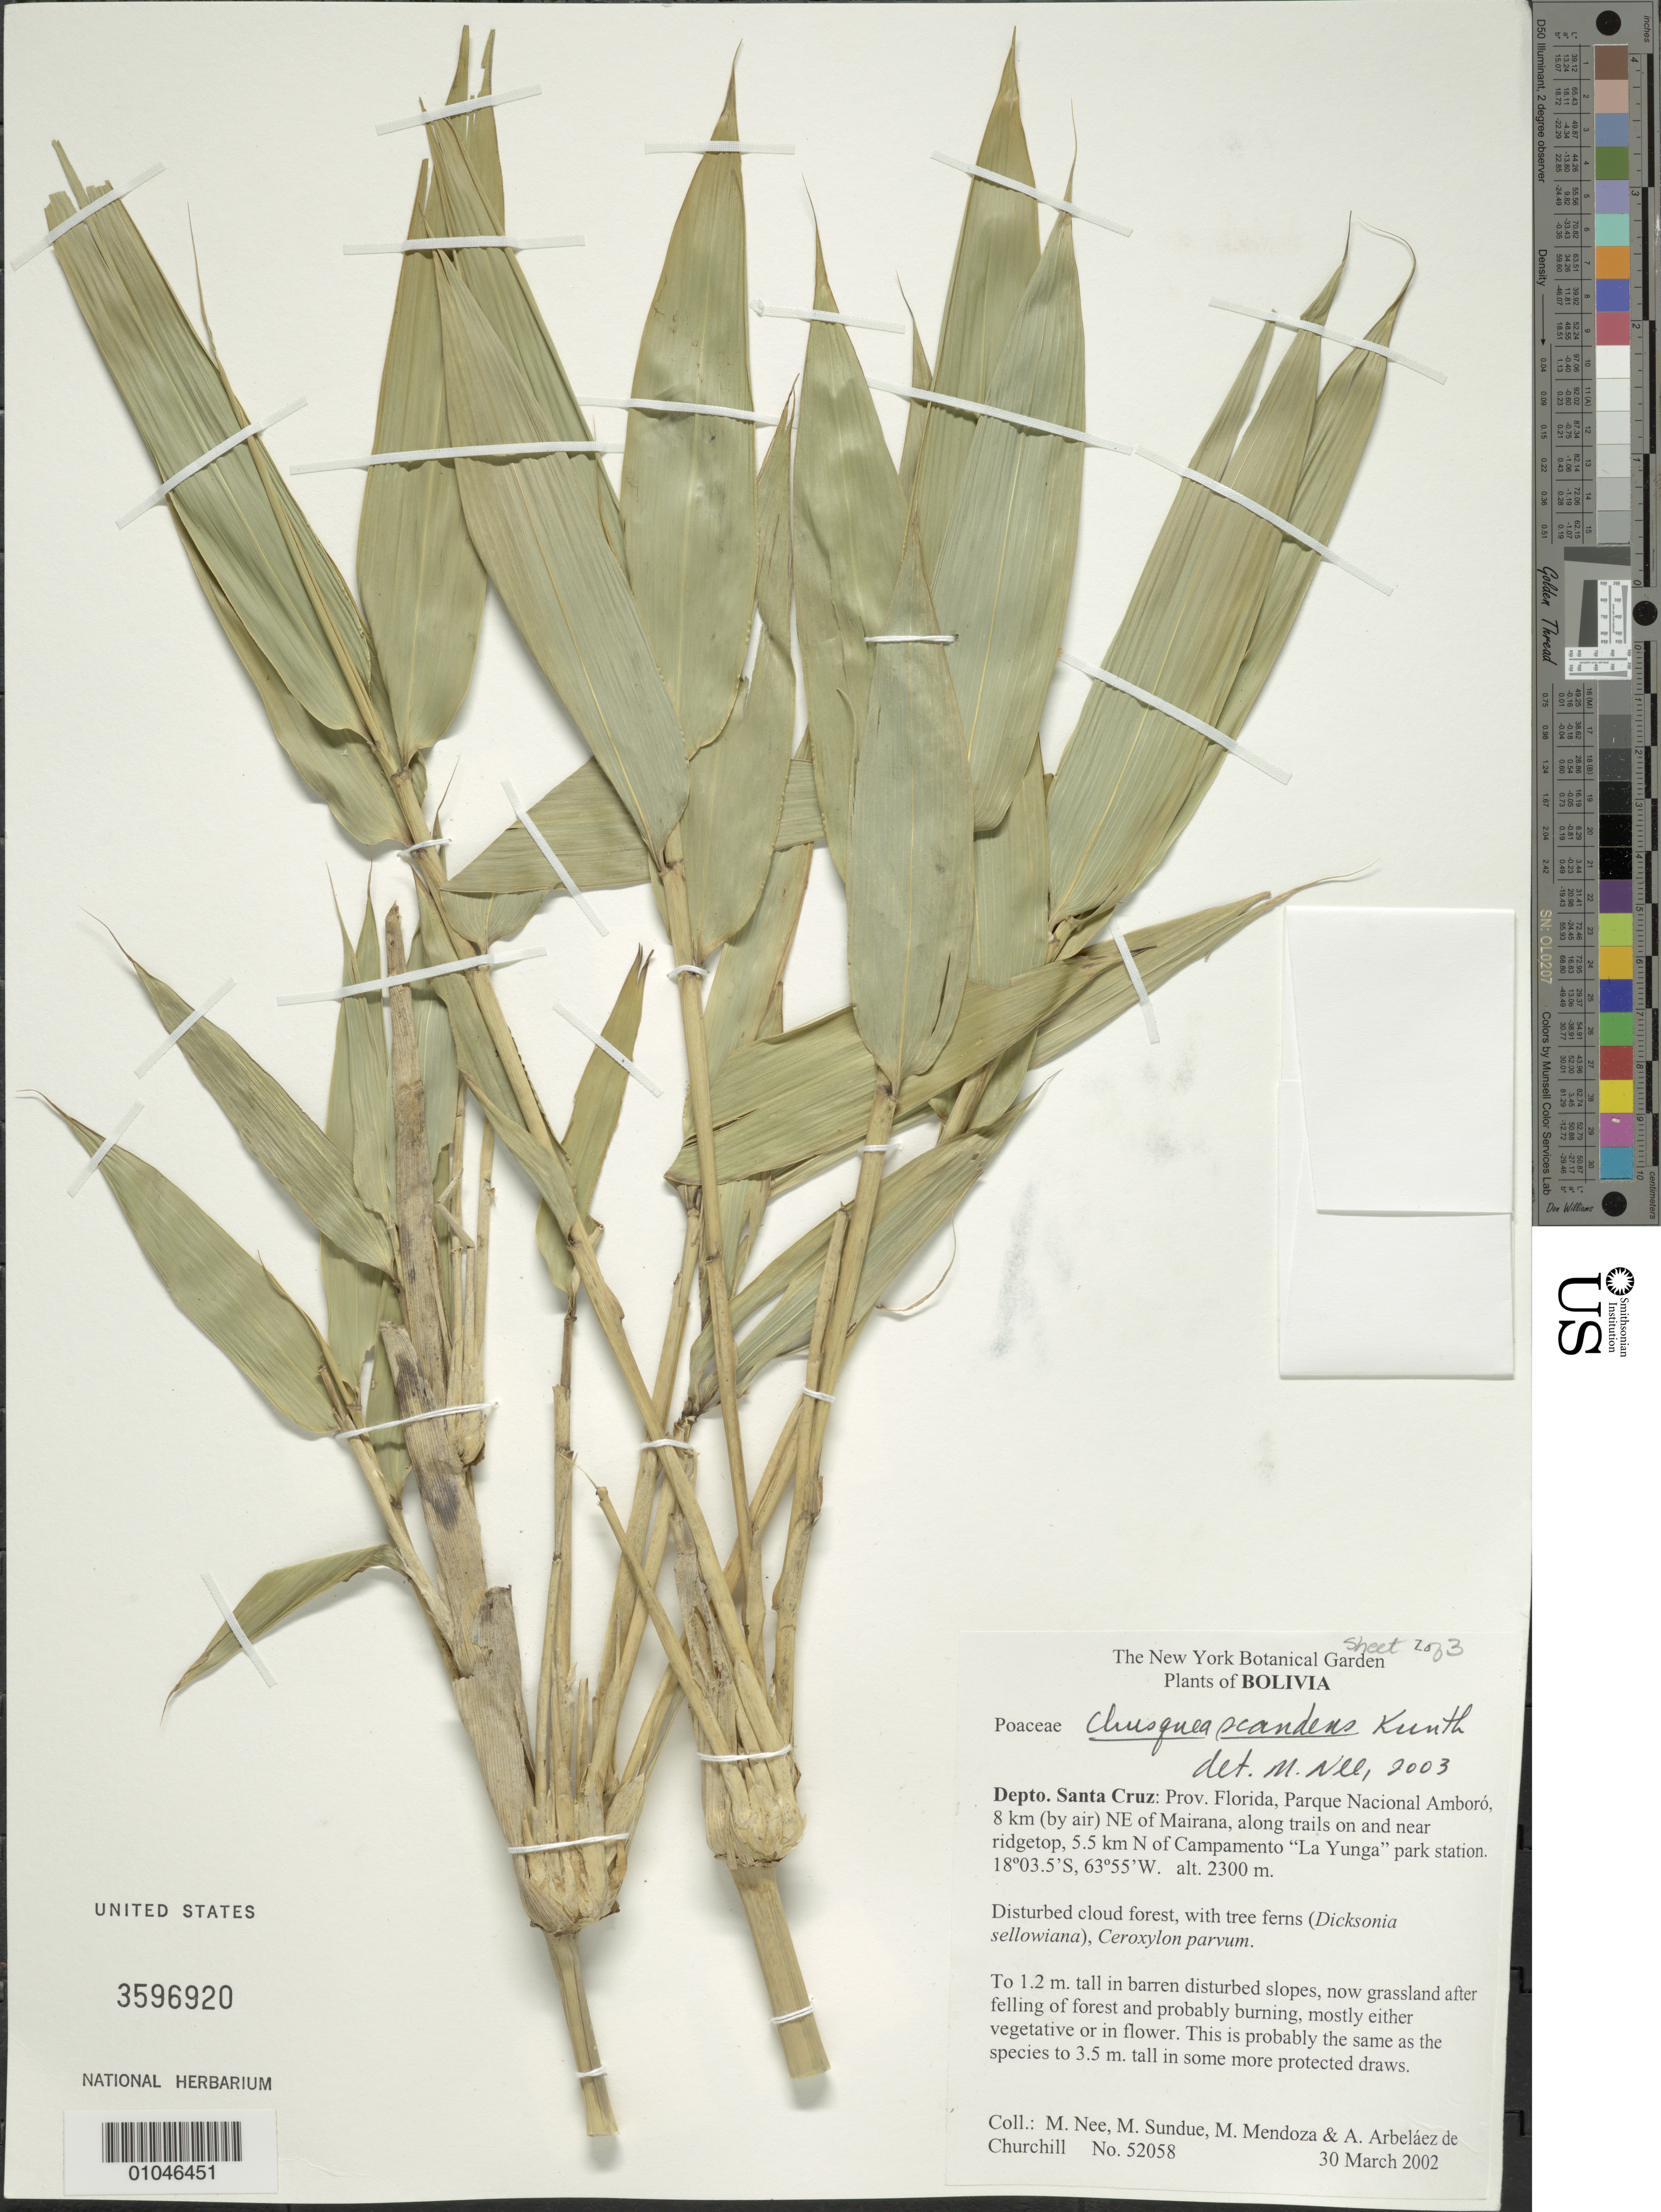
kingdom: Plantae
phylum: Tracheophyta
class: Liliopsida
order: Poales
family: Poaceae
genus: Chusquea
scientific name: Chusquea scandens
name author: Kunth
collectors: M. Nee, M. Sundue, J. M. Mendoza F. & A. L. Arbelaez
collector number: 52058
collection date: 2002-03-30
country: Bolivia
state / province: Santa Cruz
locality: Parque Nacional Amboro 8 km (by air) NE of Mairana, 5.5 km N of Campamento "La Yunga" park station, Prov. Florida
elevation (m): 2300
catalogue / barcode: US 3596920